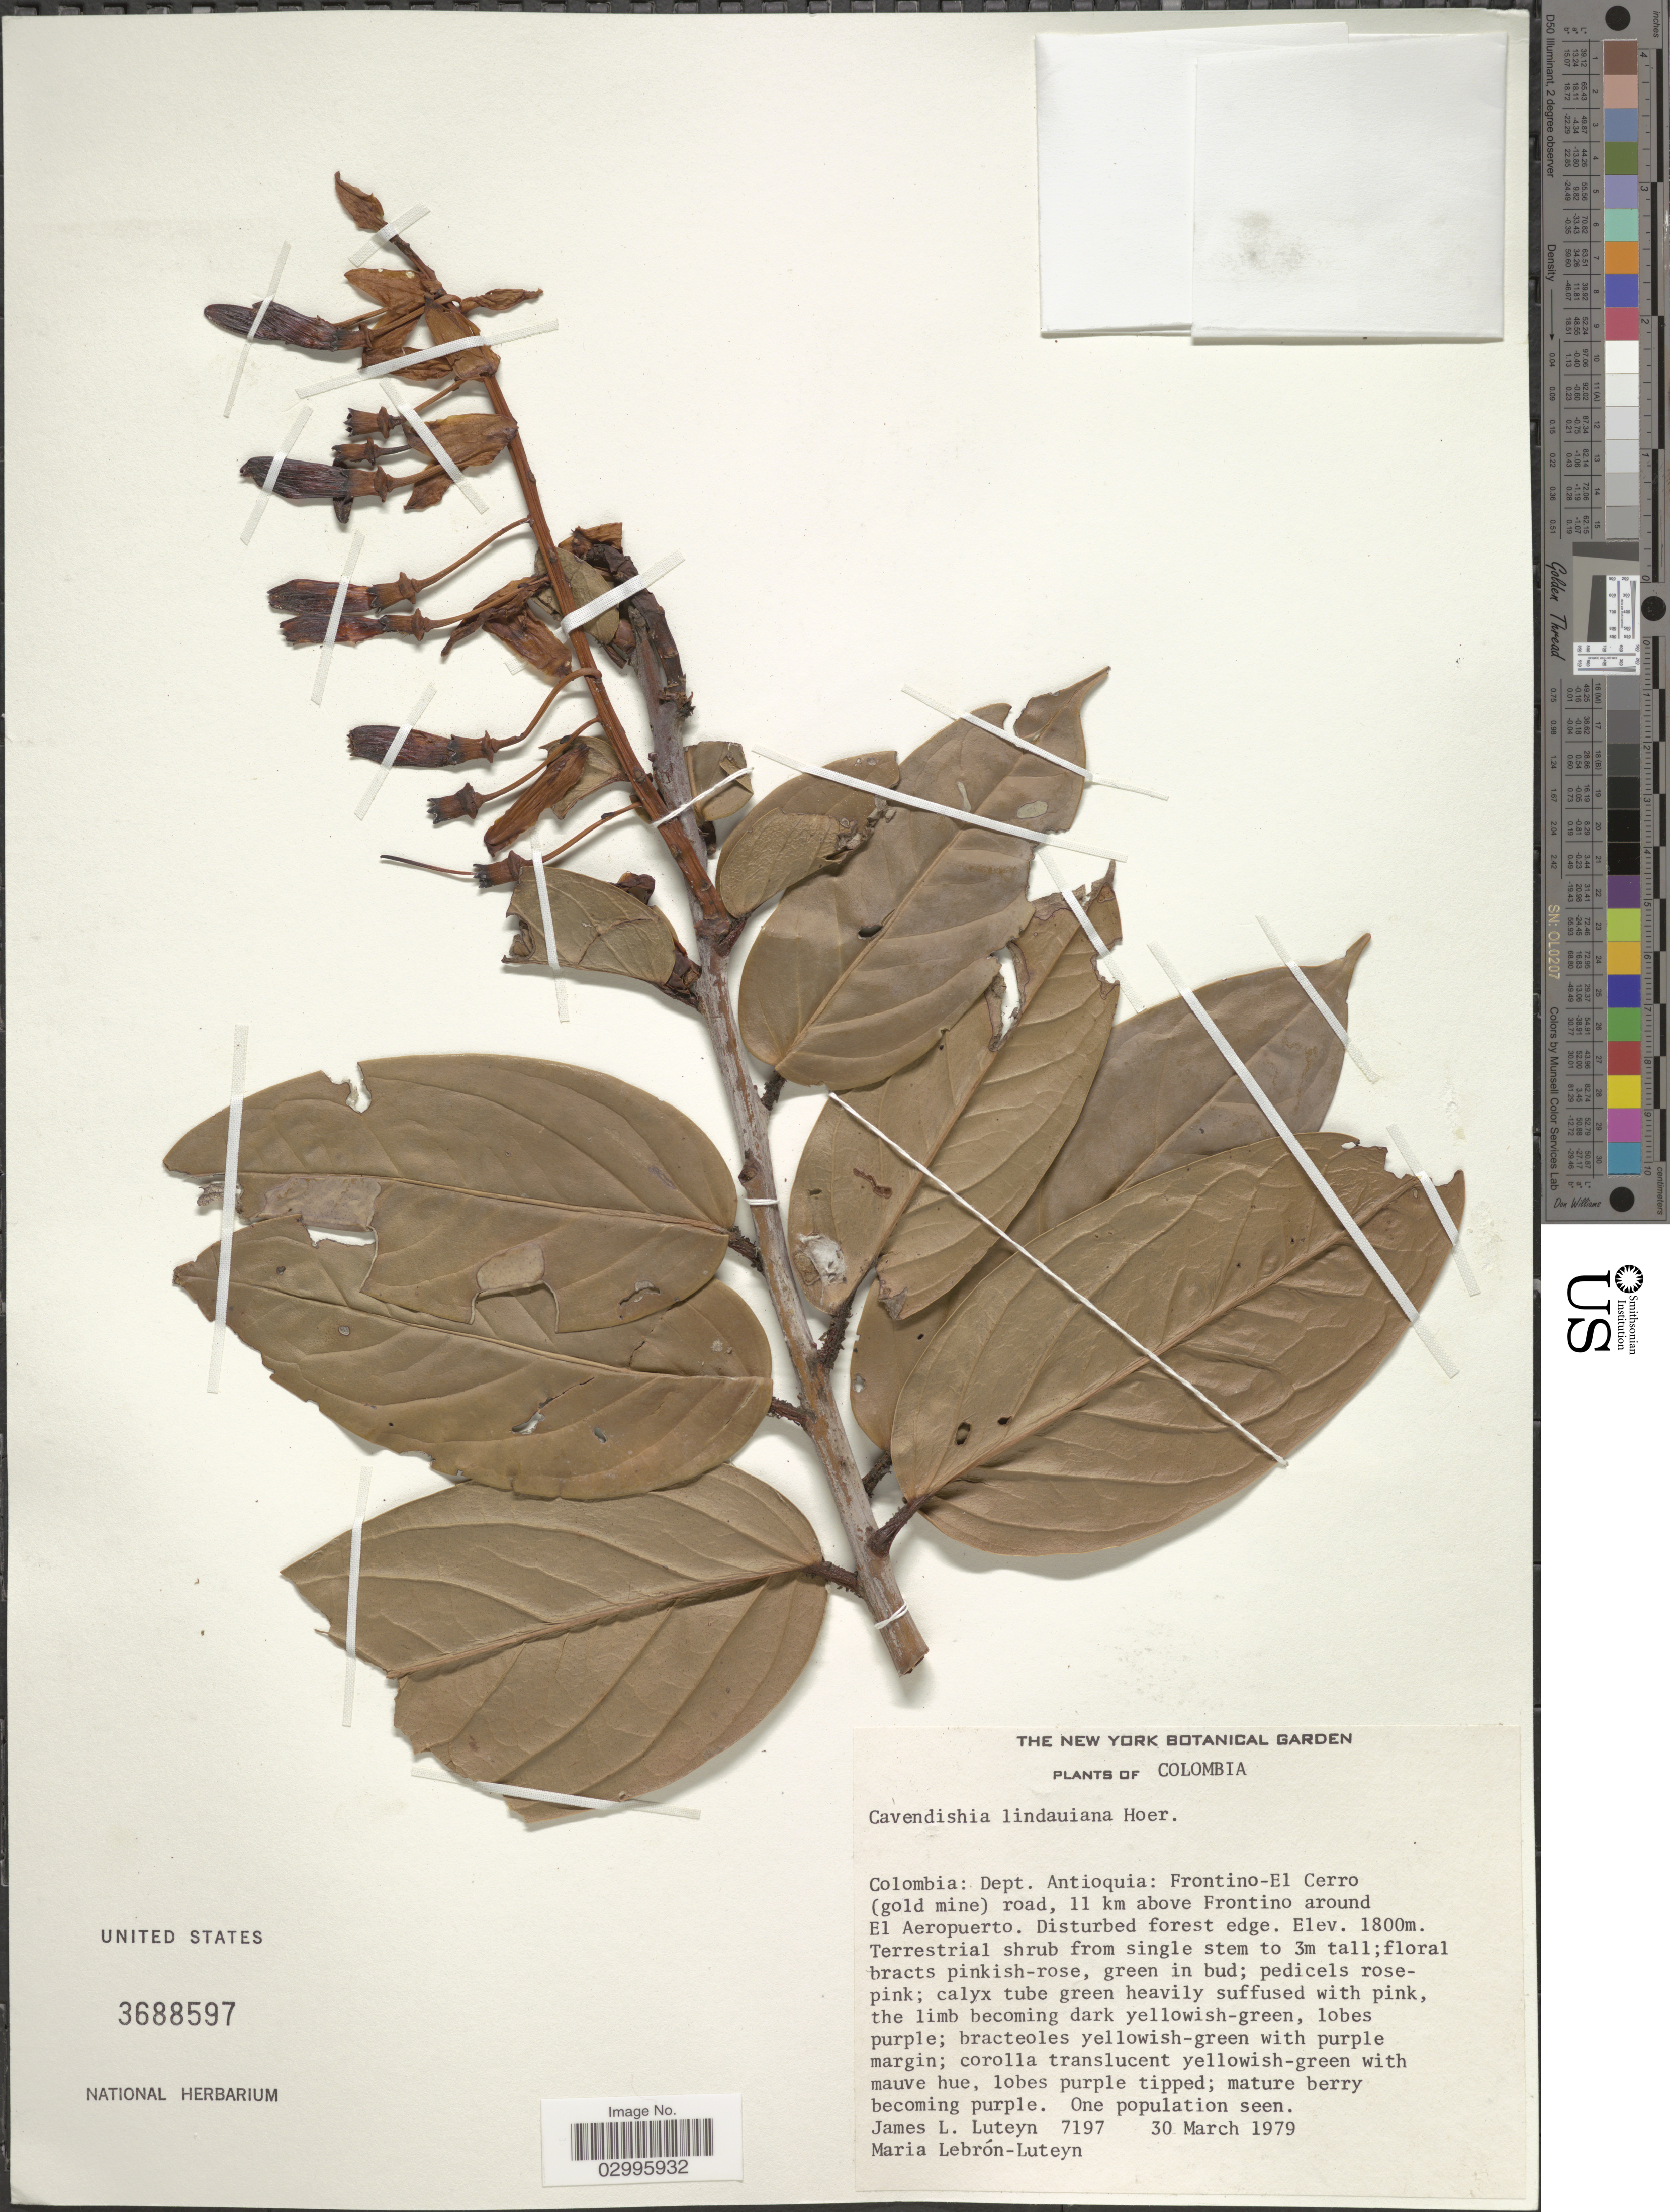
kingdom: Plantae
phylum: Tracheophyta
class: Magnoliopsida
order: Ericales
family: Ericaceae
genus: Cavendishia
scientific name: Cavendishia lindauiana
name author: Hoerold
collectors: J. Luteyn & M. L. Lebrón-Luteyn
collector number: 7197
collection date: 1979-03-30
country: Colombia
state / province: Antioquia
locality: Dept. Antioquia: Frontino-El Cerro (gold mine) road, 11 km above Frontino around El Aeropuerto.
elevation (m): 1800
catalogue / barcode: US 3688597